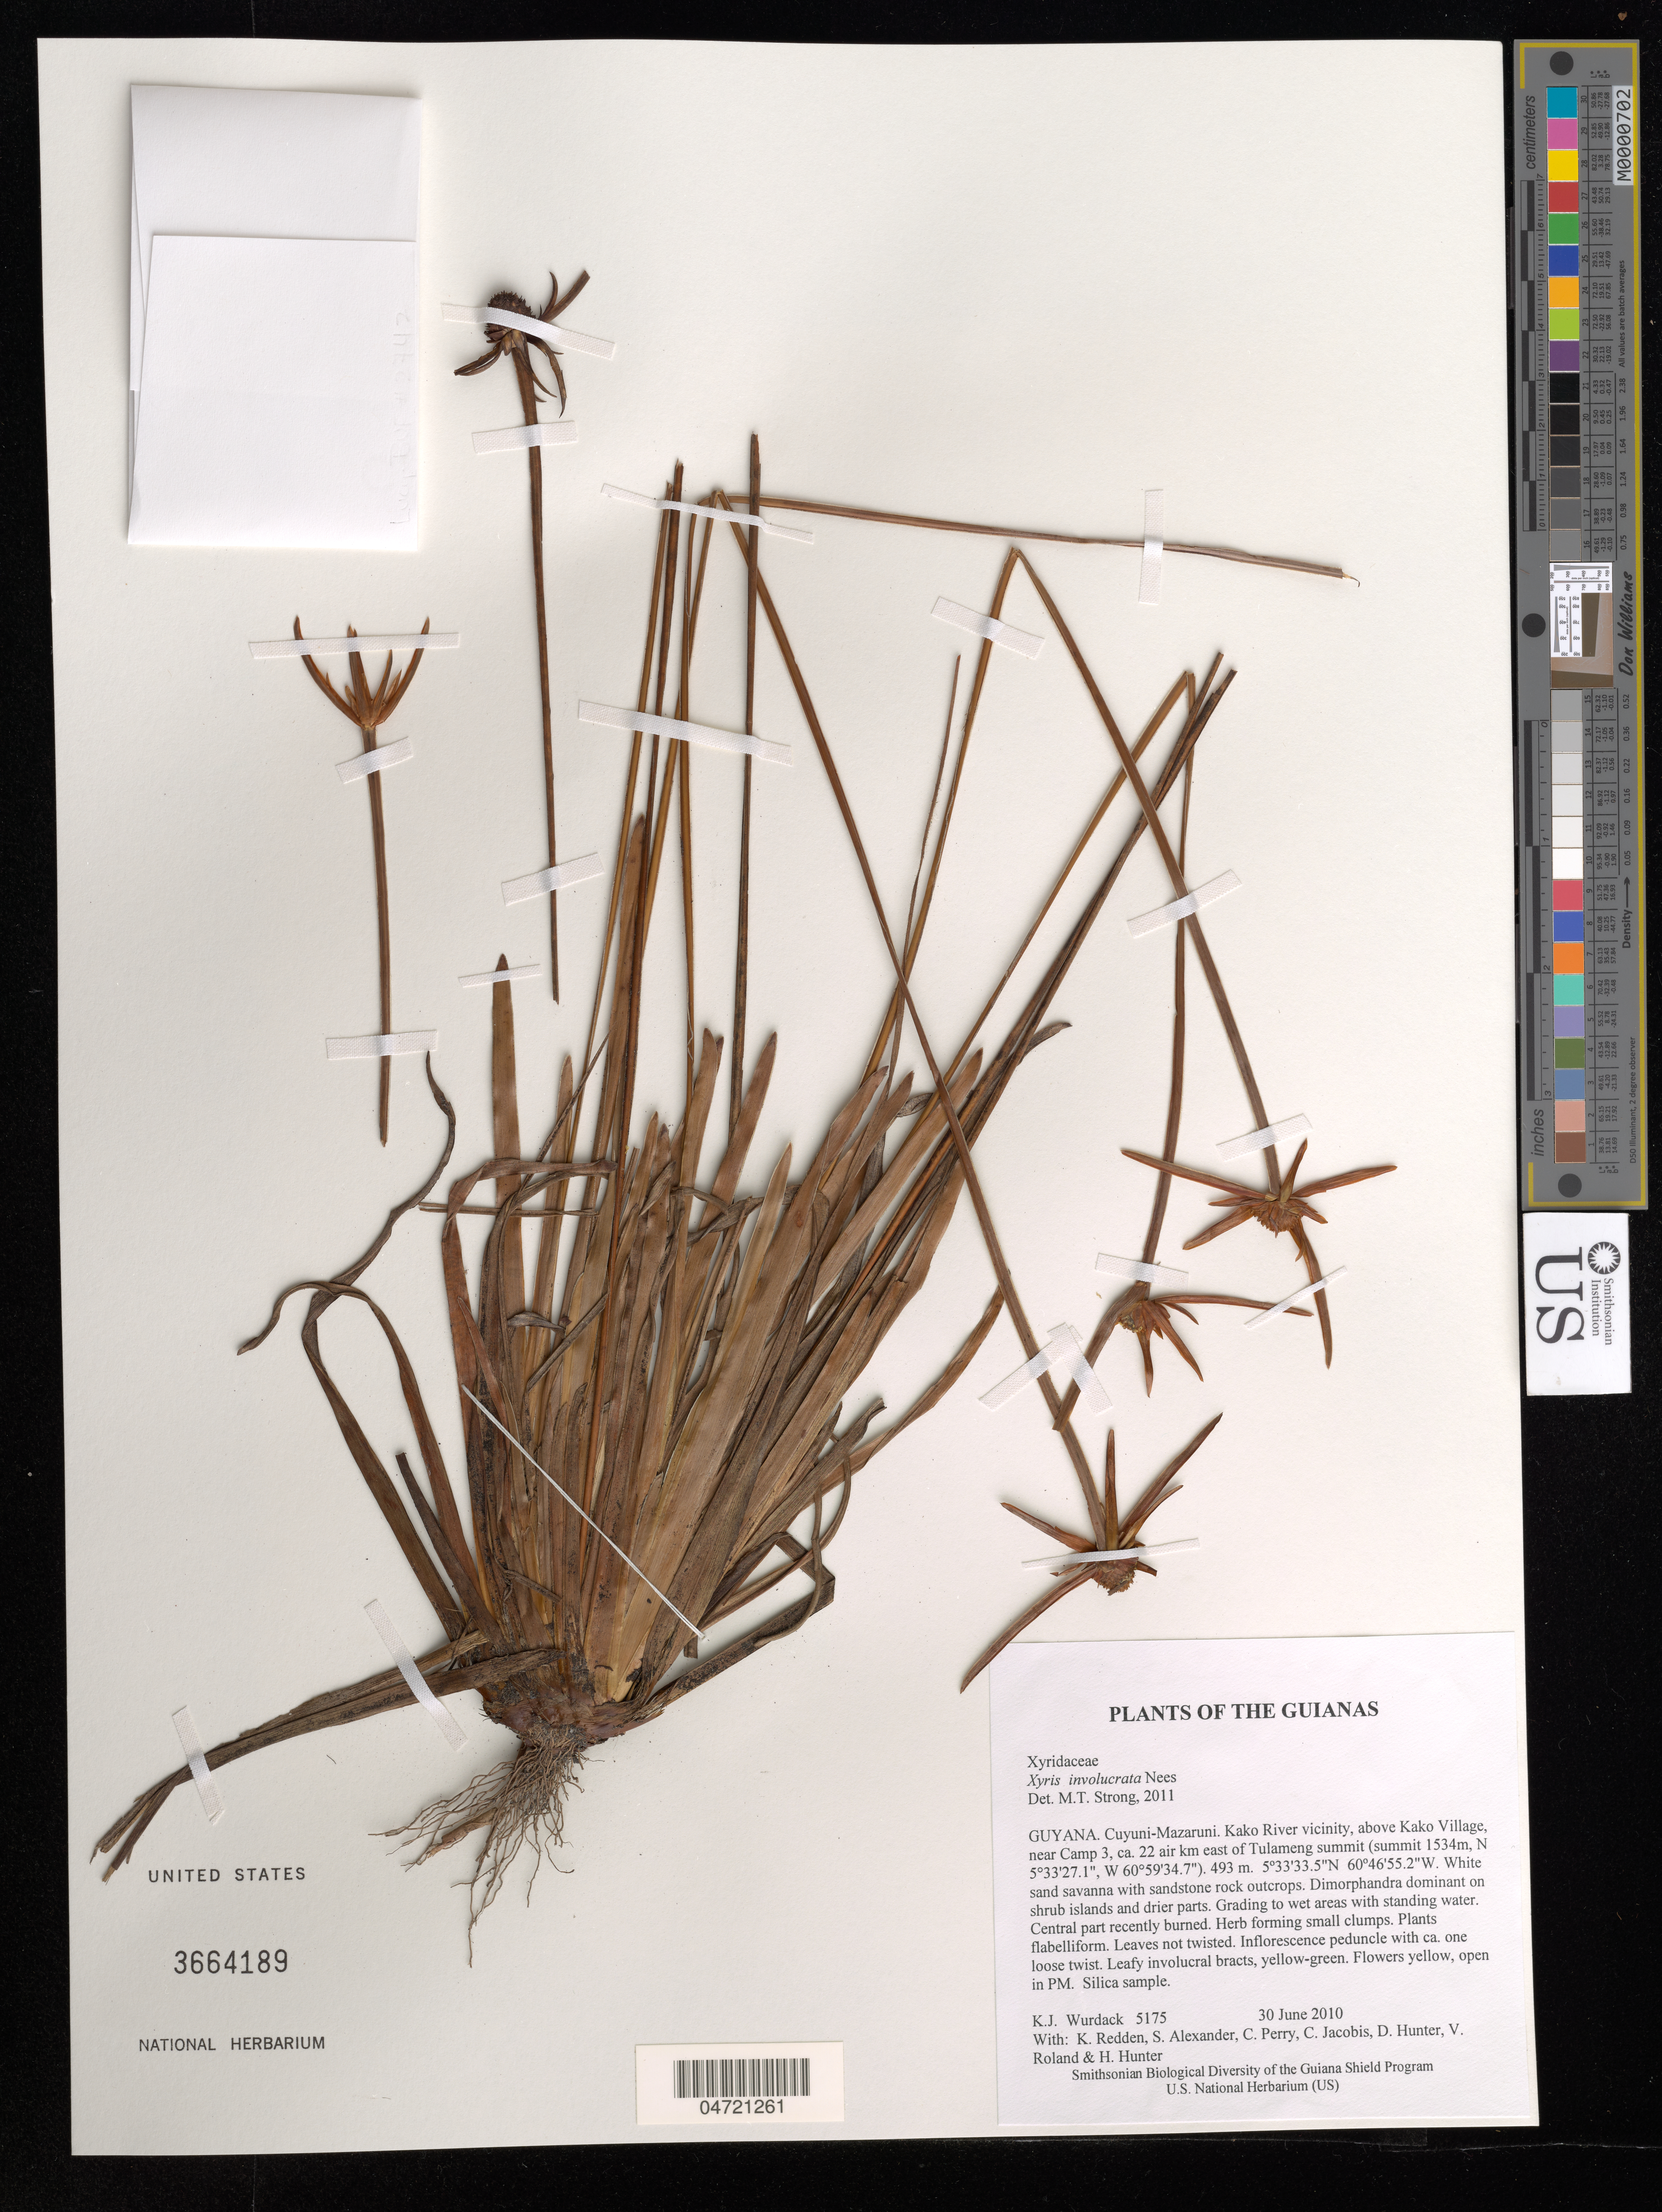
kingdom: Plantae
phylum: Tracheophyta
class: Liliopsida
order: Poales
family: Xyridaceae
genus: Xyris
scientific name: Xyris involucrata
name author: Nees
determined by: Strong, M. T., (US), Smithsonian Institution - National Museum of Natural History (UNITED STATES)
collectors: K. Wurdack, K. M. Redden, S. N. Alexander, C. Perry, C. Jacobis, D. Hunter, V. Roland & H. Hunter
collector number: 5175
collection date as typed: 30 June 2010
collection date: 2010-06-30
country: Guyana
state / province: Cuyuni-Mazaruni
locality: Kako River vicinity, above Kako Village, near Camp 3, ca. 22 air km east of Tulameng summit (summit 1534m, N 5°33'27.1", W 60°59'34.7")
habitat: White sand savanna with sandstone rock outcrops. Dimorphandra dominant on shrub islands and drier parts. Grading to wet areas with standing water. Central part recently burned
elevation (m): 493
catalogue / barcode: US 3664189